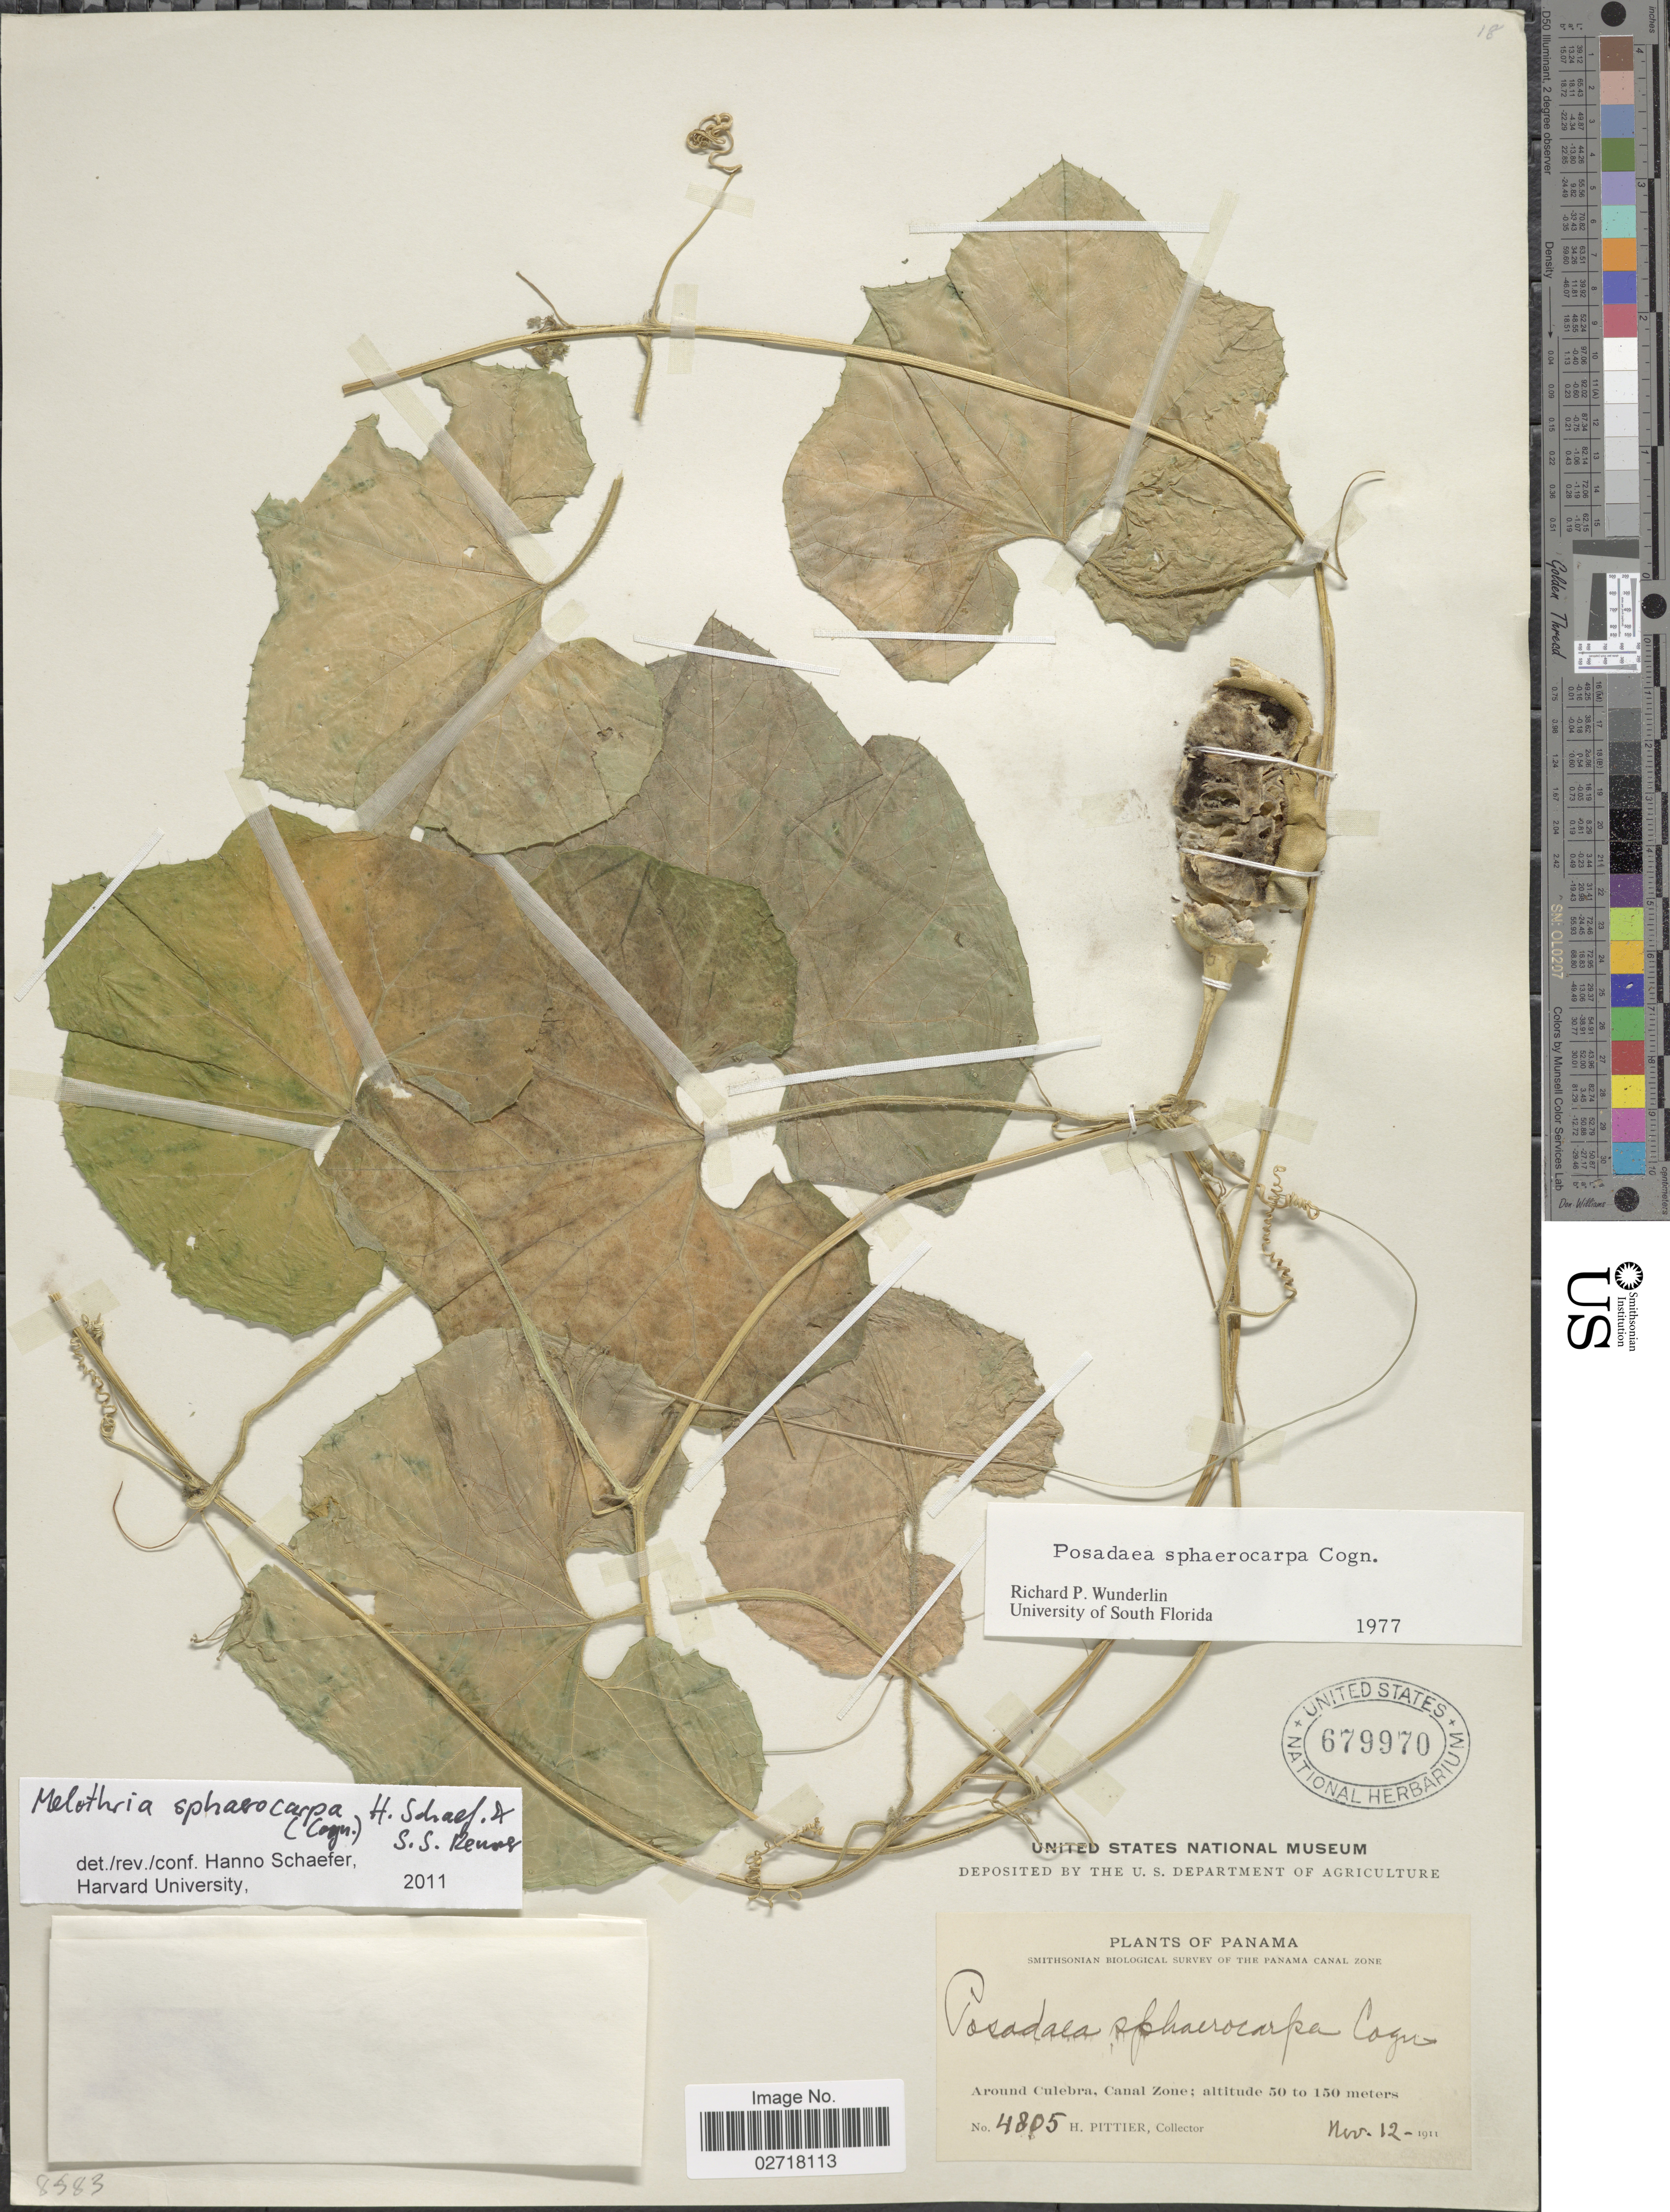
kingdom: Plantae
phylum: Tracheophyta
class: Magnoliopsida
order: Cucurbitales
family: Cucurbitaceae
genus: Melothria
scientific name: Melothria sphaerocarpa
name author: (Cogn.) H. Schaef. & S.S. Renner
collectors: H. F. Pittier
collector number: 4805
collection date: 1911-11-12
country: Panama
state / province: Colón / Panamá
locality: Around Culebra, Canal Zone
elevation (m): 50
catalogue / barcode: US 679970